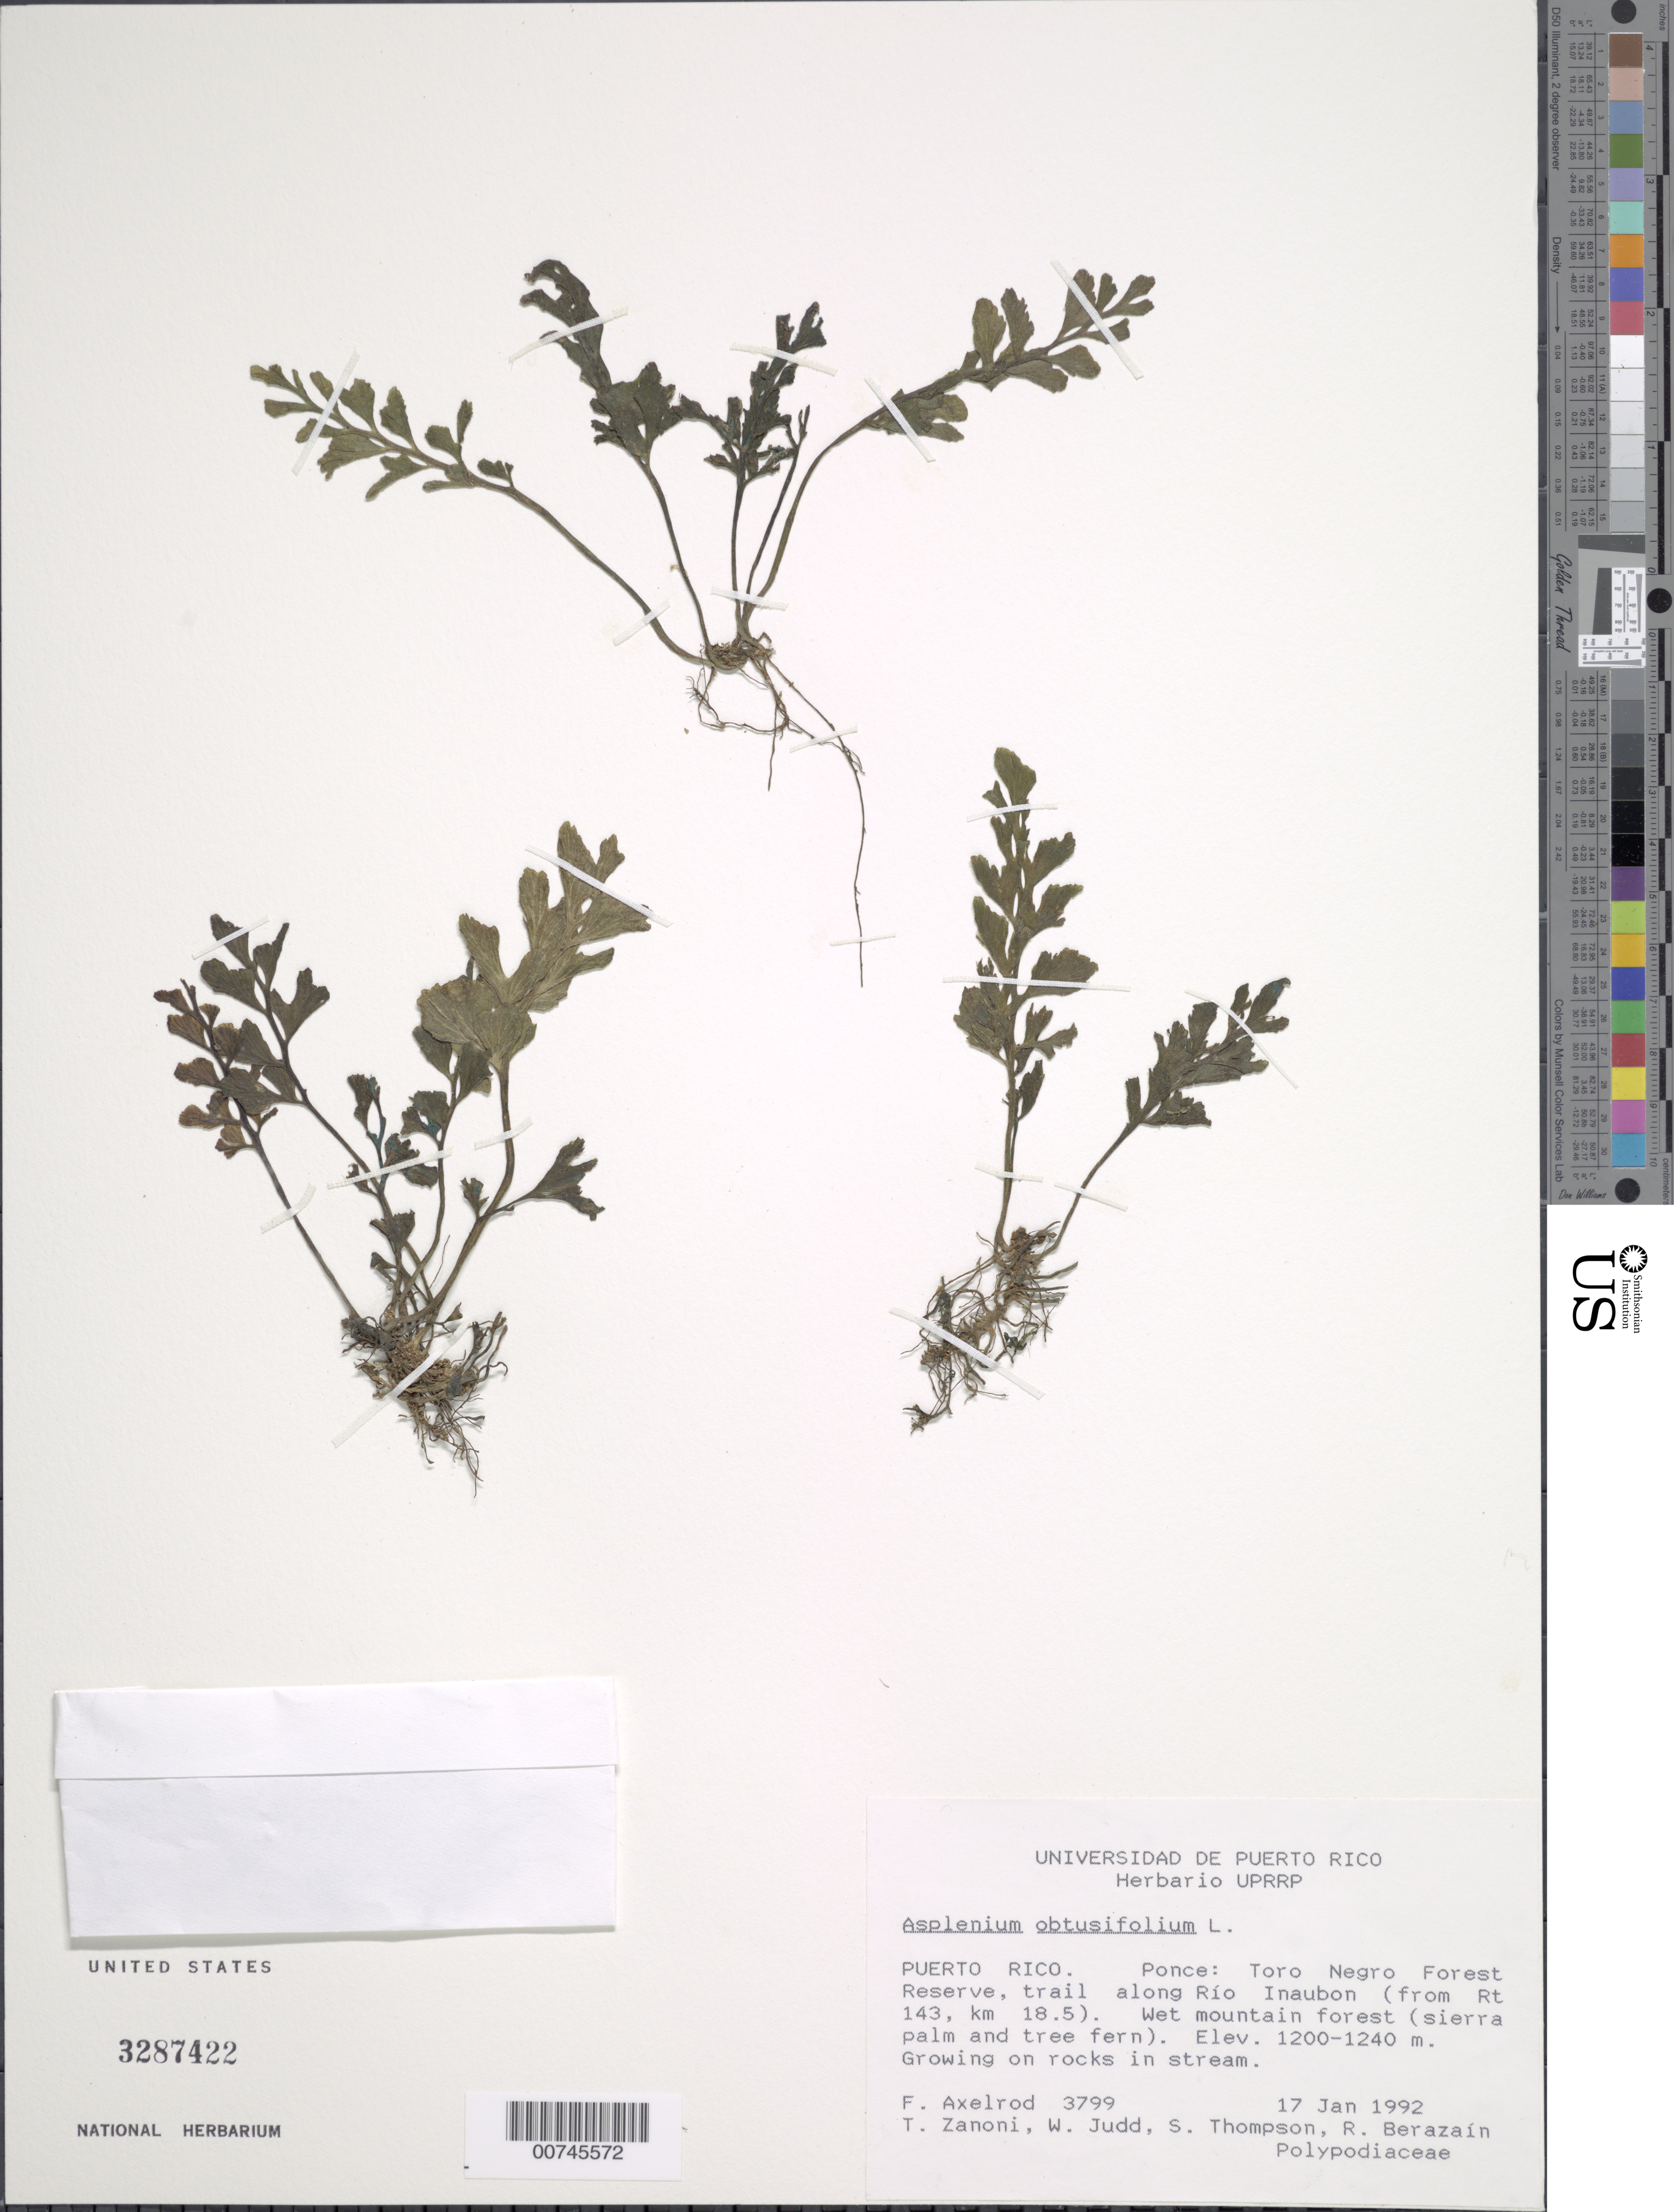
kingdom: Plantae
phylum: Tracheophyta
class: Polypodiopsida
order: Polypodiales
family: Aspleniaceae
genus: Asplenium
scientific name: Asplenium obtusifolium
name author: L.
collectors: F. S. Axelrod, T. A. Zanoni, W. Judd, S. A. Thompson & R. Berazaín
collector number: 3799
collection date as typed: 17 Jan 1992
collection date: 1992-01-17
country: Puerto Rico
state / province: Ponce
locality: Toro Negro Forest Reserve, trail along Río Inaubon, (from Rt 143, km 18.5). Wet mountain forest (sierra palm and tree fern)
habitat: Growing on rocks in stream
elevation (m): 1200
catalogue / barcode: US 3287422